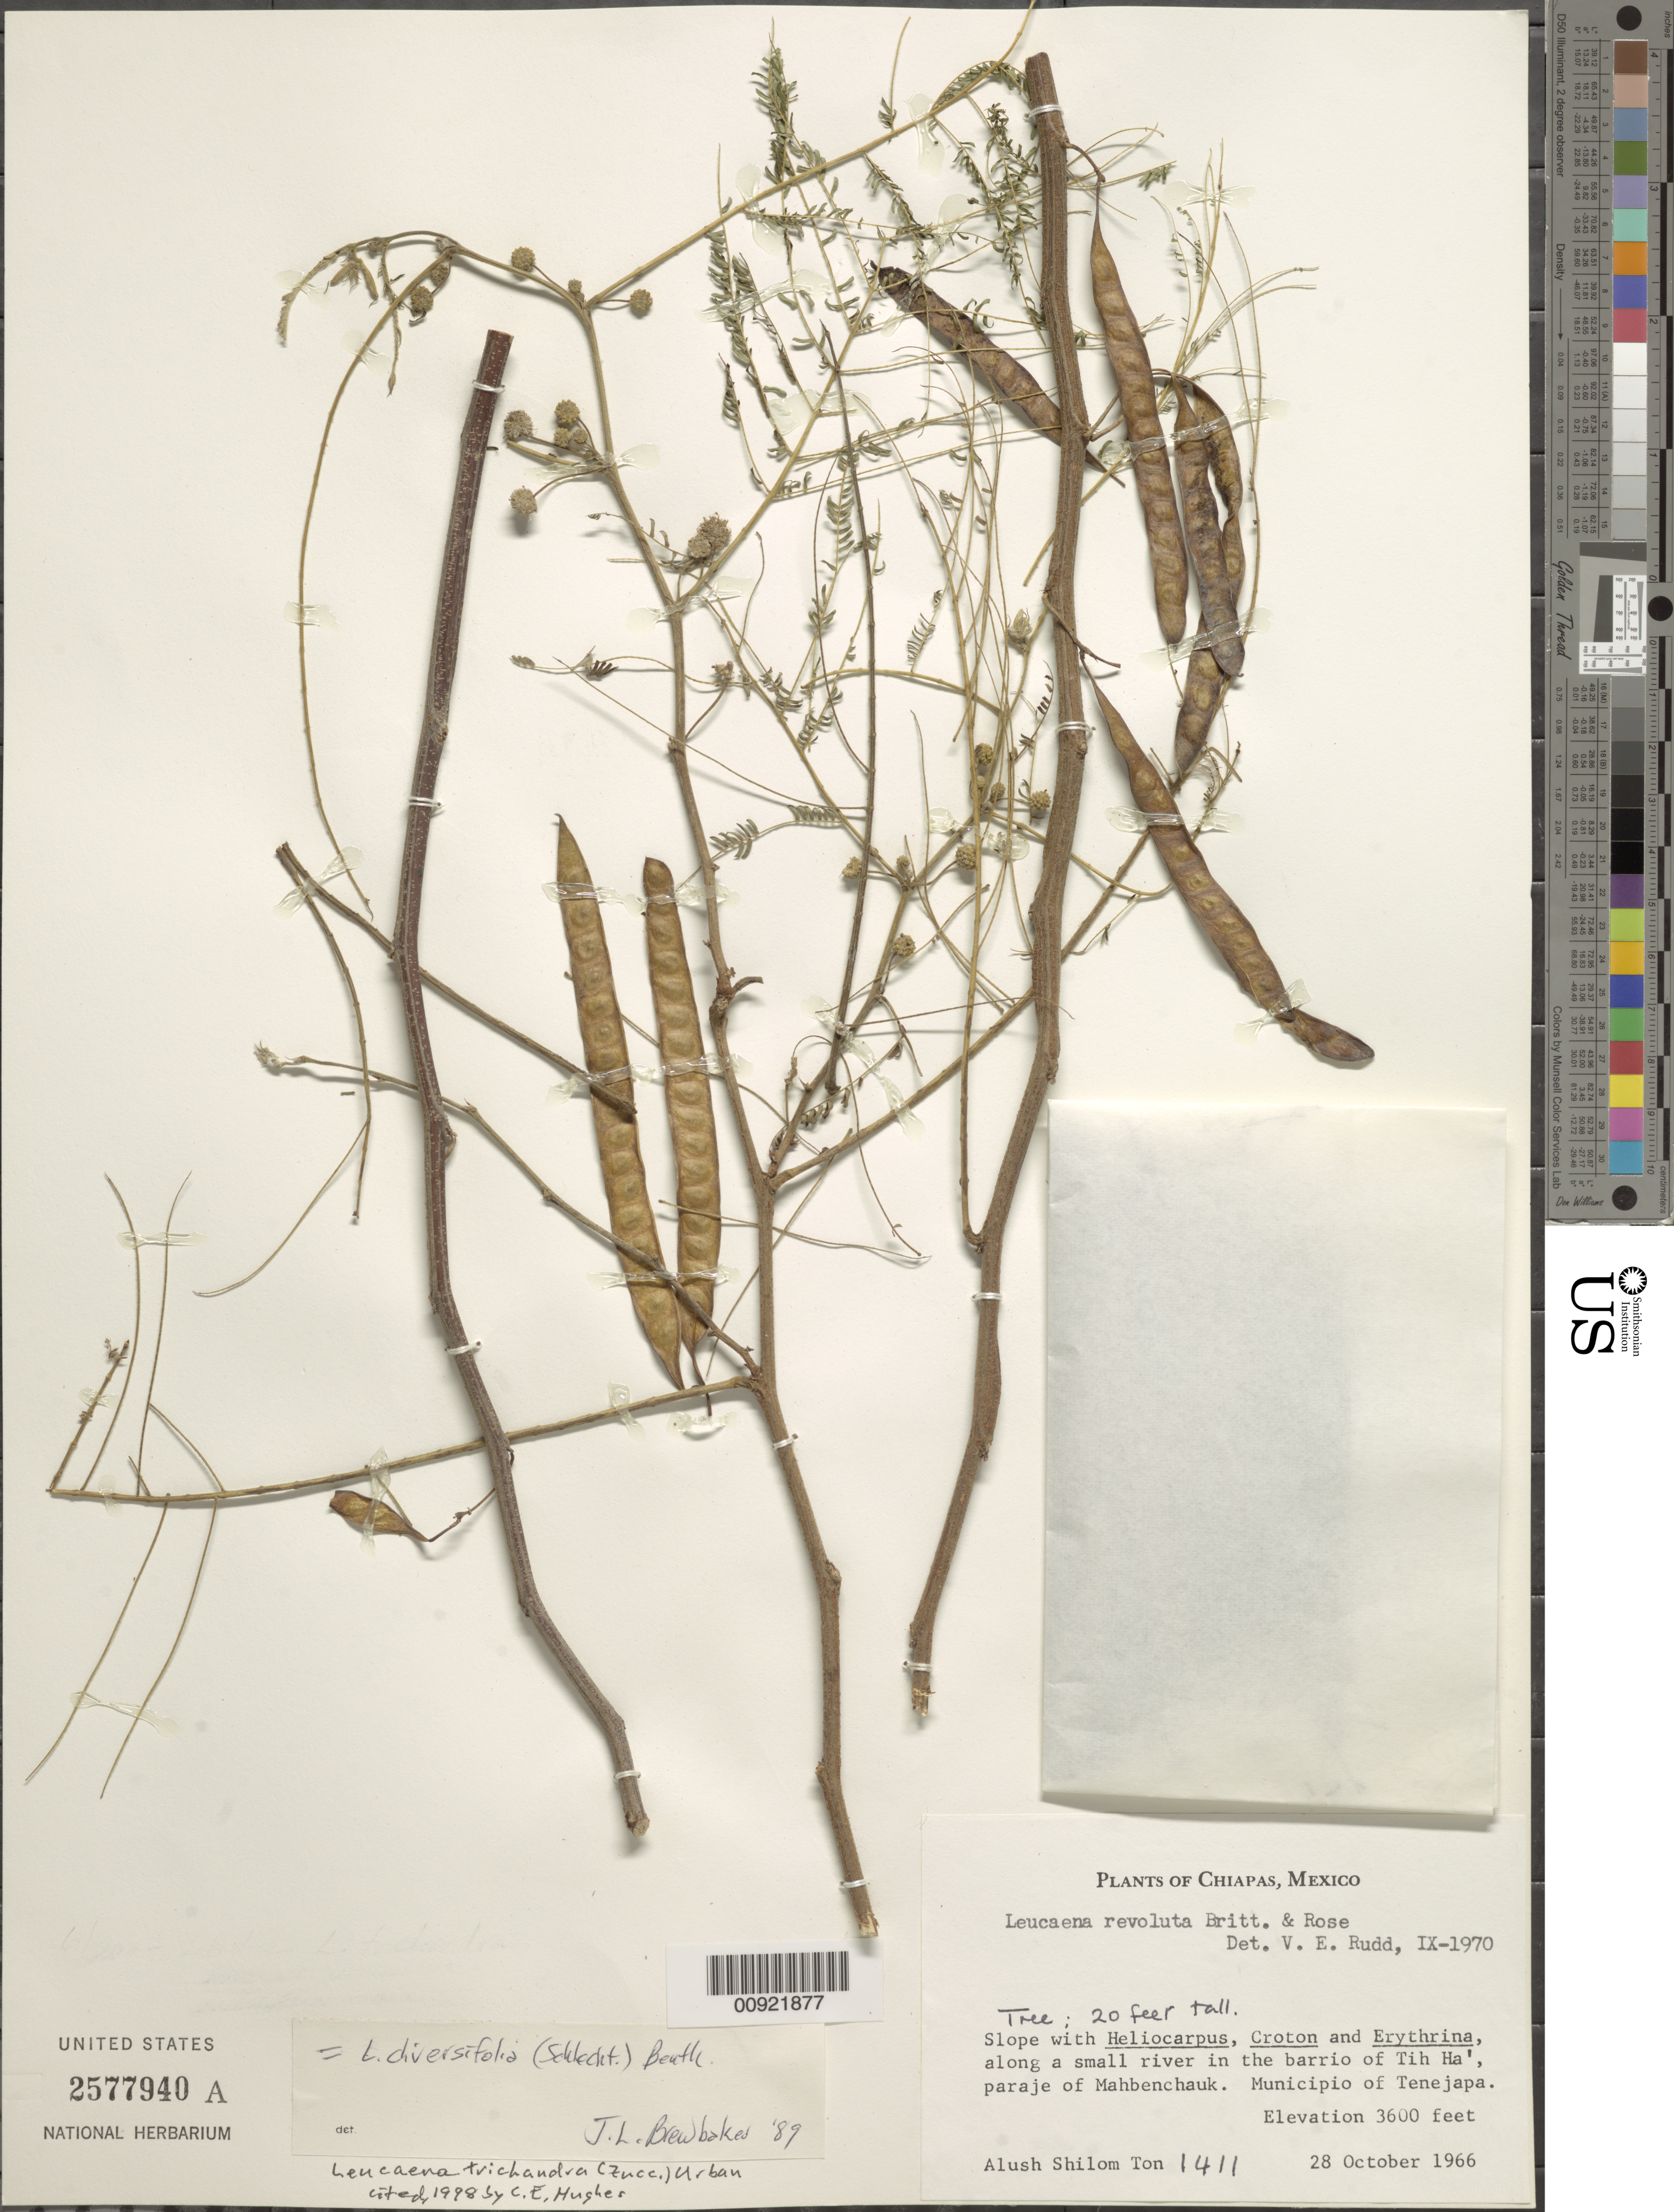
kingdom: Plantae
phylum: Tracheophyta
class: Magnoliopsida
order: Fabales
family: Fabaceae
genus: Leucaena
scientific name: Leucaena trichandra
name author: (Zucc.) Urb.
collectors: A. Shilom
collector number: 1411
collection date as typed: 28 Oct 1966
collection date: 1966-10-28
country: Mexico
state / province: Chiapas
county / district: Tenejapa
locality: Along a small river in the barrio of Tih Ha', paraje of Mahbenchauk. Municipio of Tenejapa, Chiapas.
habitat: Slope with Heliocarpus, Croton and Erythrina, along a small river.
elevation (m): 1097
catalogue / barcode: US 2577940A